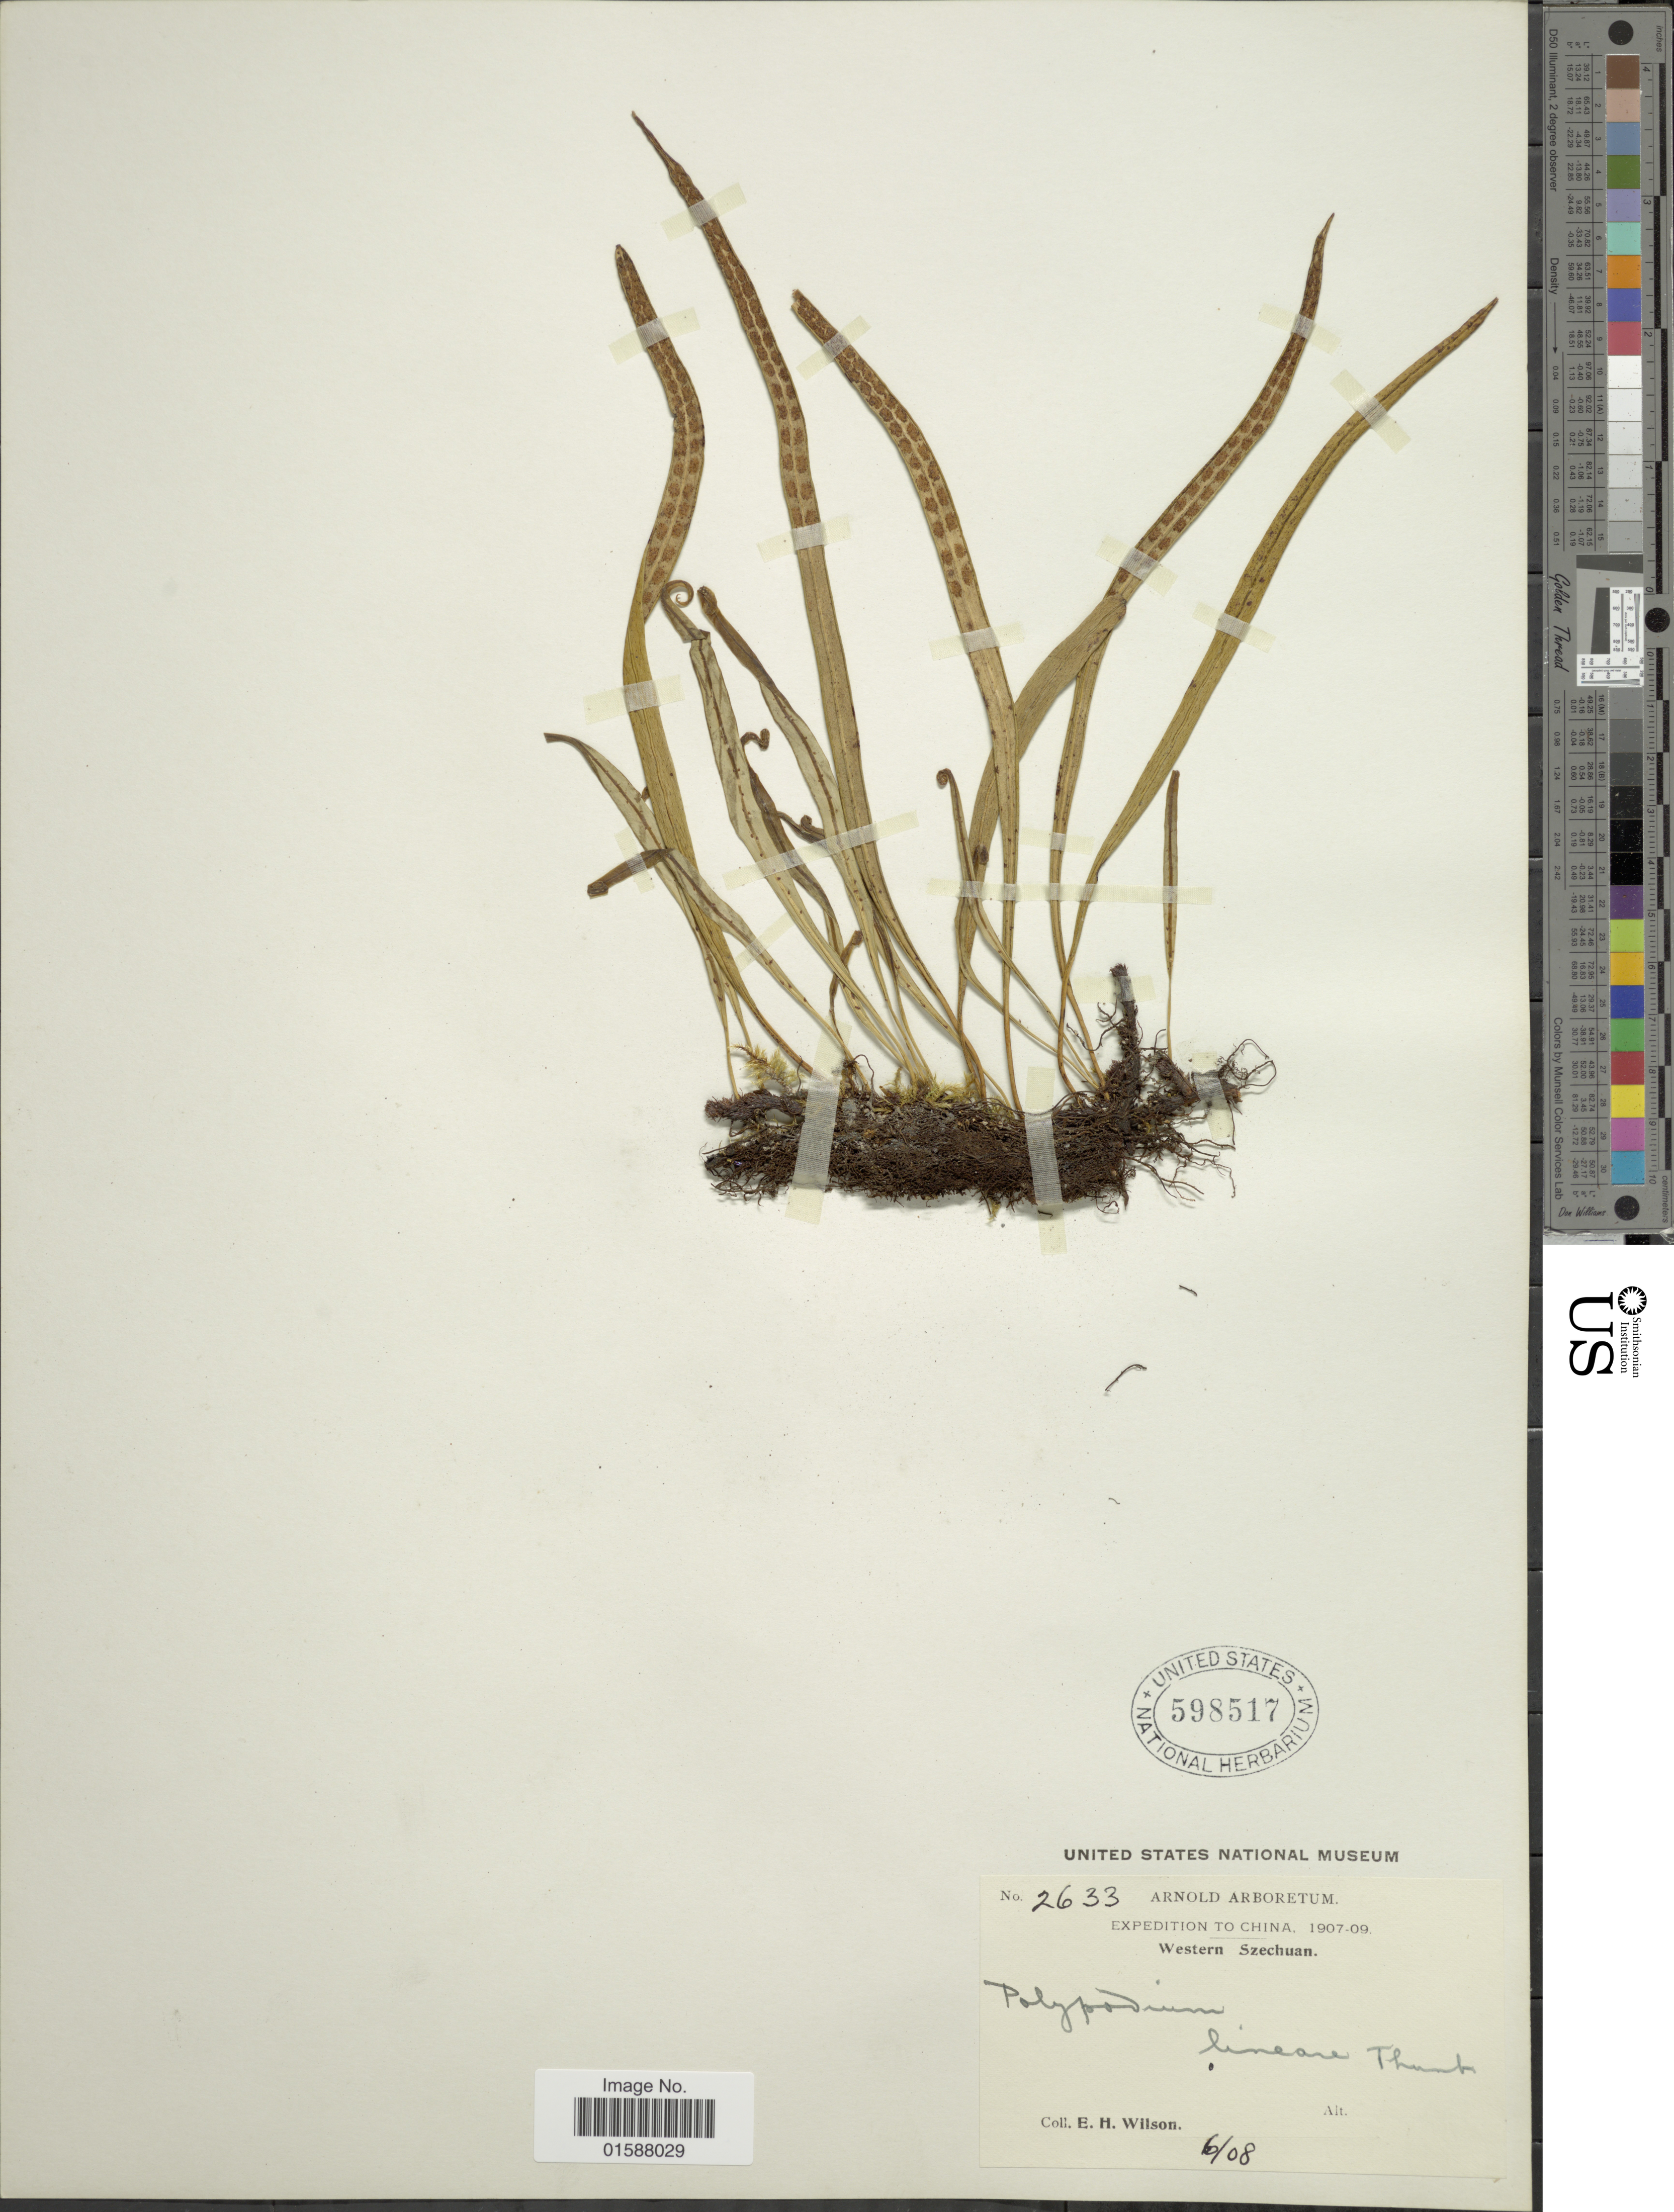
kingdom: Plantae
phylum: Tracheophyta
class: Polypodiopsida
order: Polypodiales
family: Polypodiaceae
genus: Lepisorus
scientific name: Lepisorus thunbergianus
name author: (Kaulf.) Ching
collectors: E. Wilson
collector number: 2633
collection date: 1908-03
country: China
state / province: Sichuan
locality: Western Szechuan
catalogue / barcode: US 598517